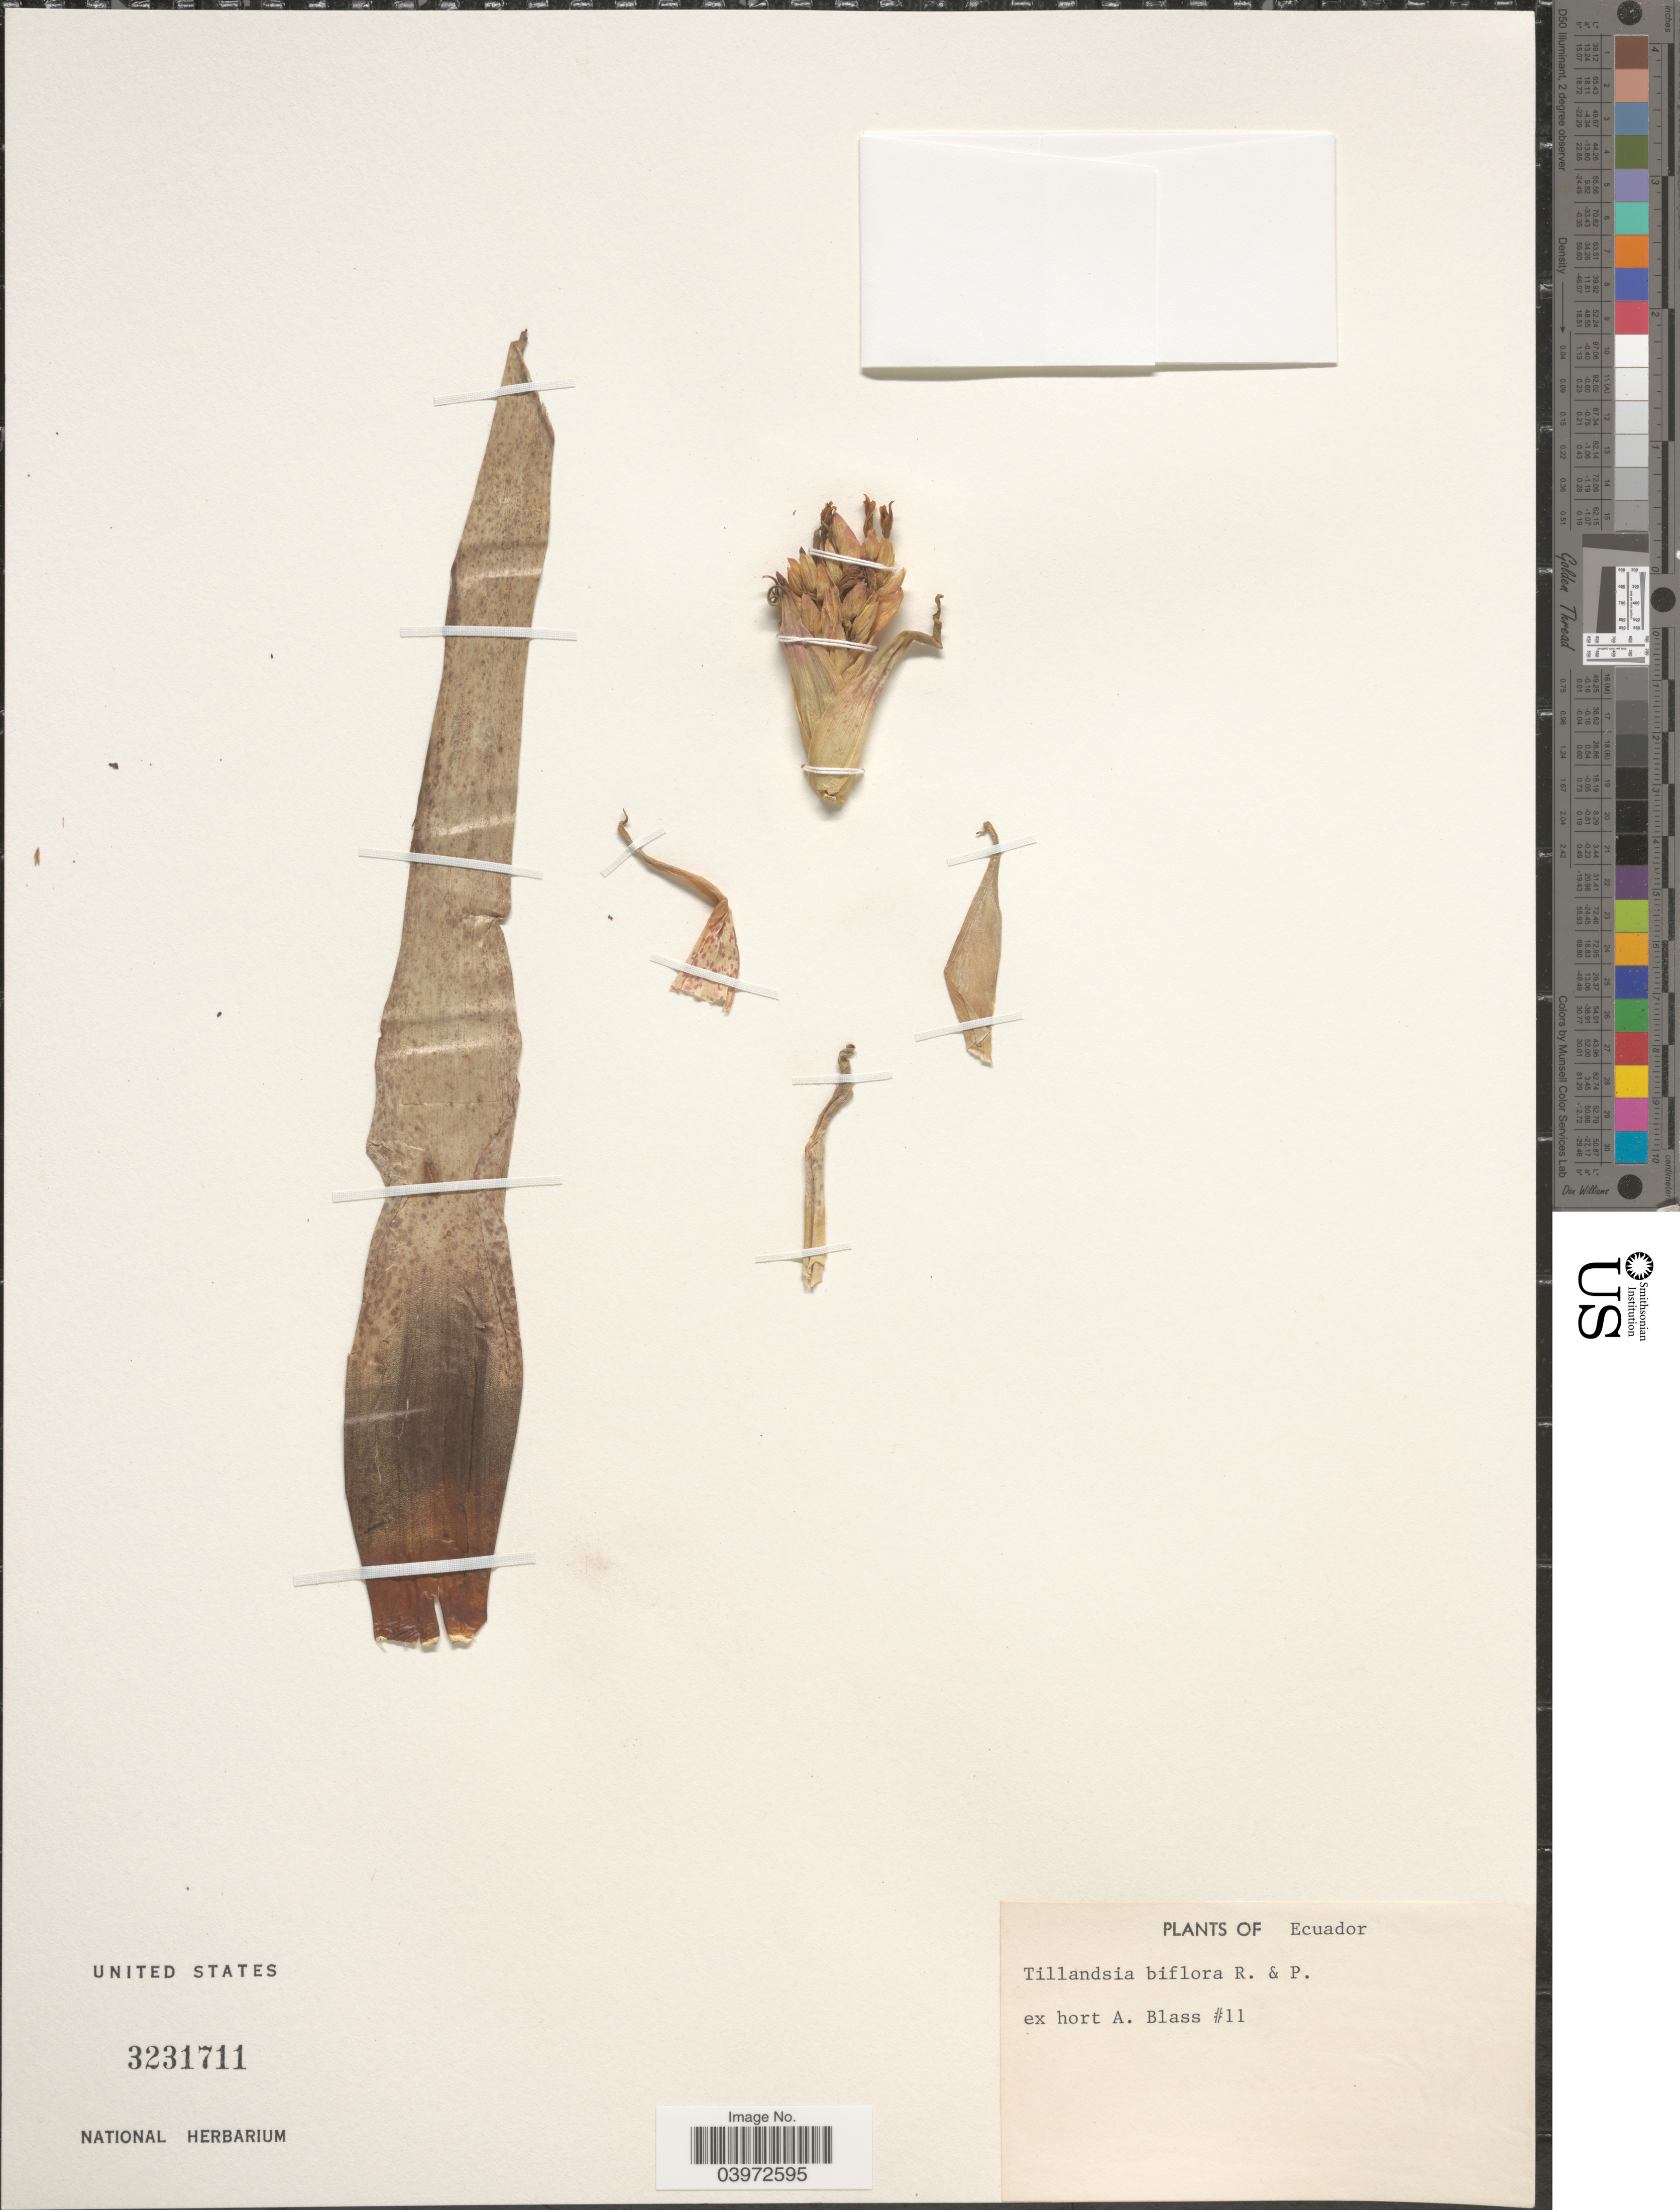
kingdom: Plantae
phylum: Tracheophyta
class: Liliopsida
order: Poales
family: Bromeliaceae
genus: Tillandsia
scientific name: Tillandsia biflora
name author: Ruiz & Pav.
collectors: Ex hort A. Blass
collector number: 11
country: Ecuador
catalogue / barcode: US 3231711